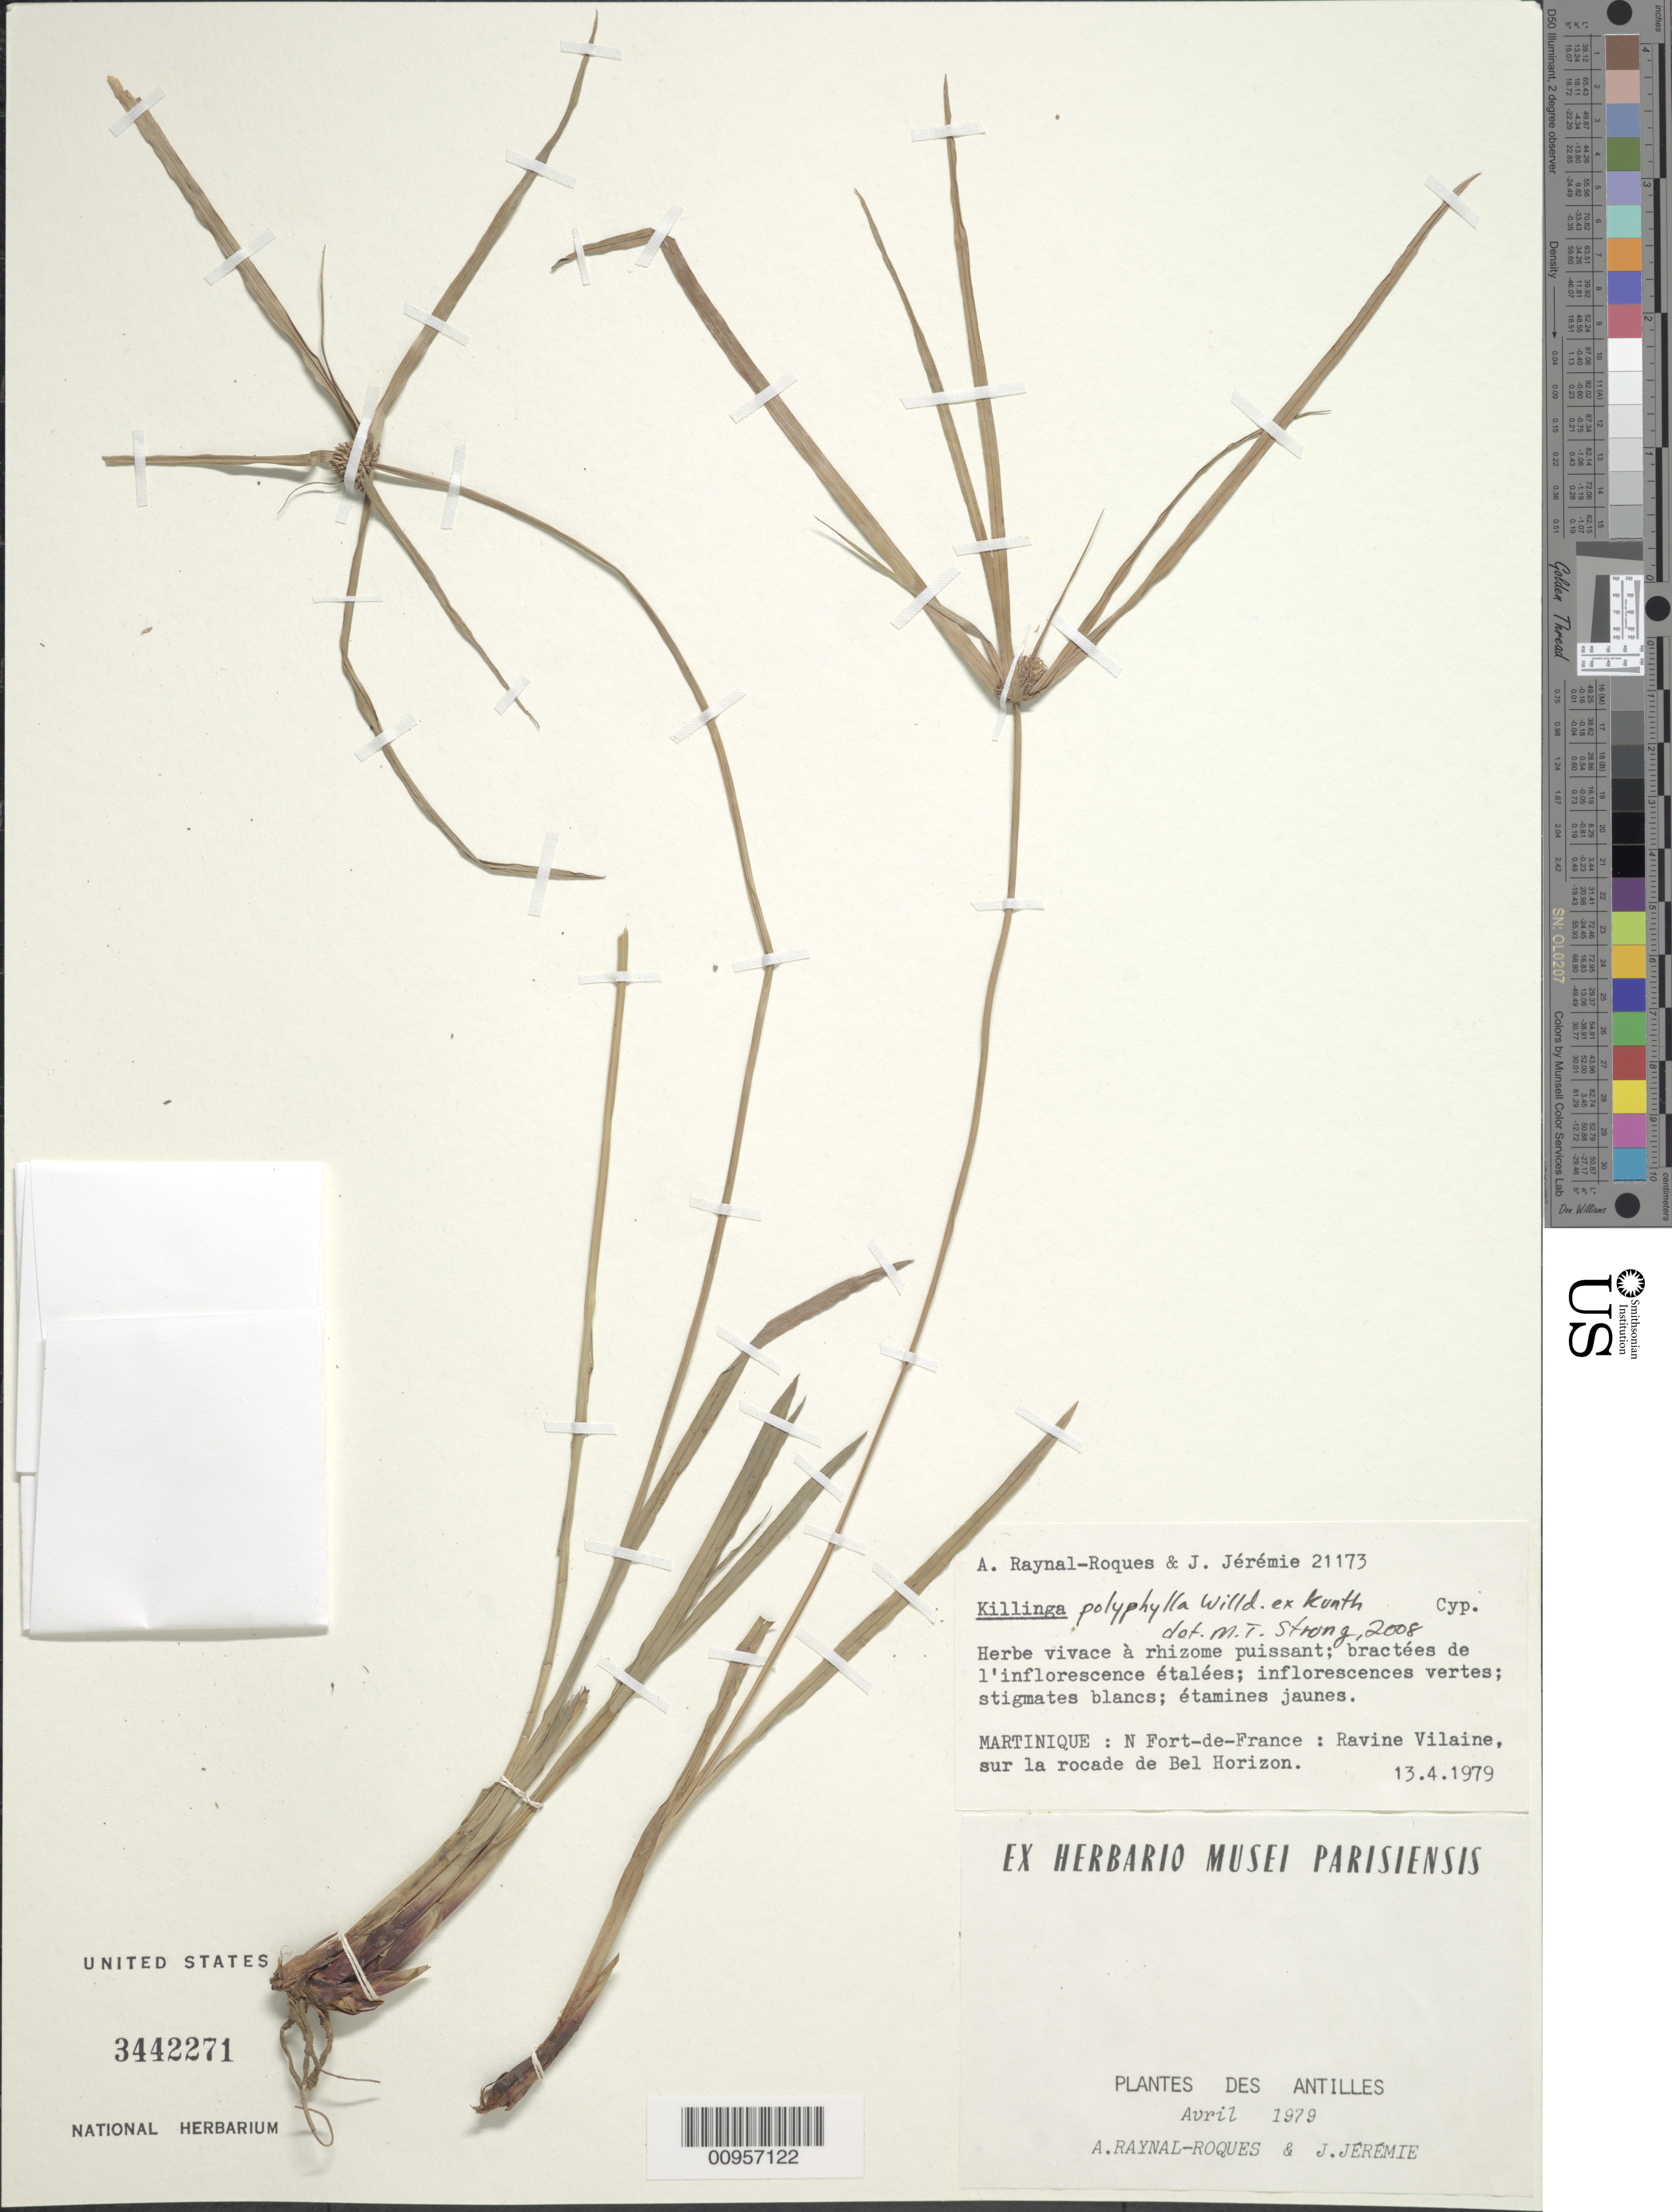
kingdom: Plantae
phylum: Tracheophyta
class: Liliopsida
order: Poales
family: Cyperaceae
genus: Cyperus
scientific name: Cyperus aromaticus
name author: (Ridl.) Mattf. & Kük.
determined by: Strong, M. T., (US), Smithsonian Institution - National Museum of Natural History (UNITED STATES)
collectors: A. M. Raynal & J. Jérémie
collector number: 21173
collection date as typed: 13 Apr 1979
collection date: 1979-04-13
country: Martinique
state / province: Fort-de-France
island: Martinique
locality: N Fort de France, Ravine Vilaine, sur la rocade de Bel Horizon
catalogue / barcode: US 3442271